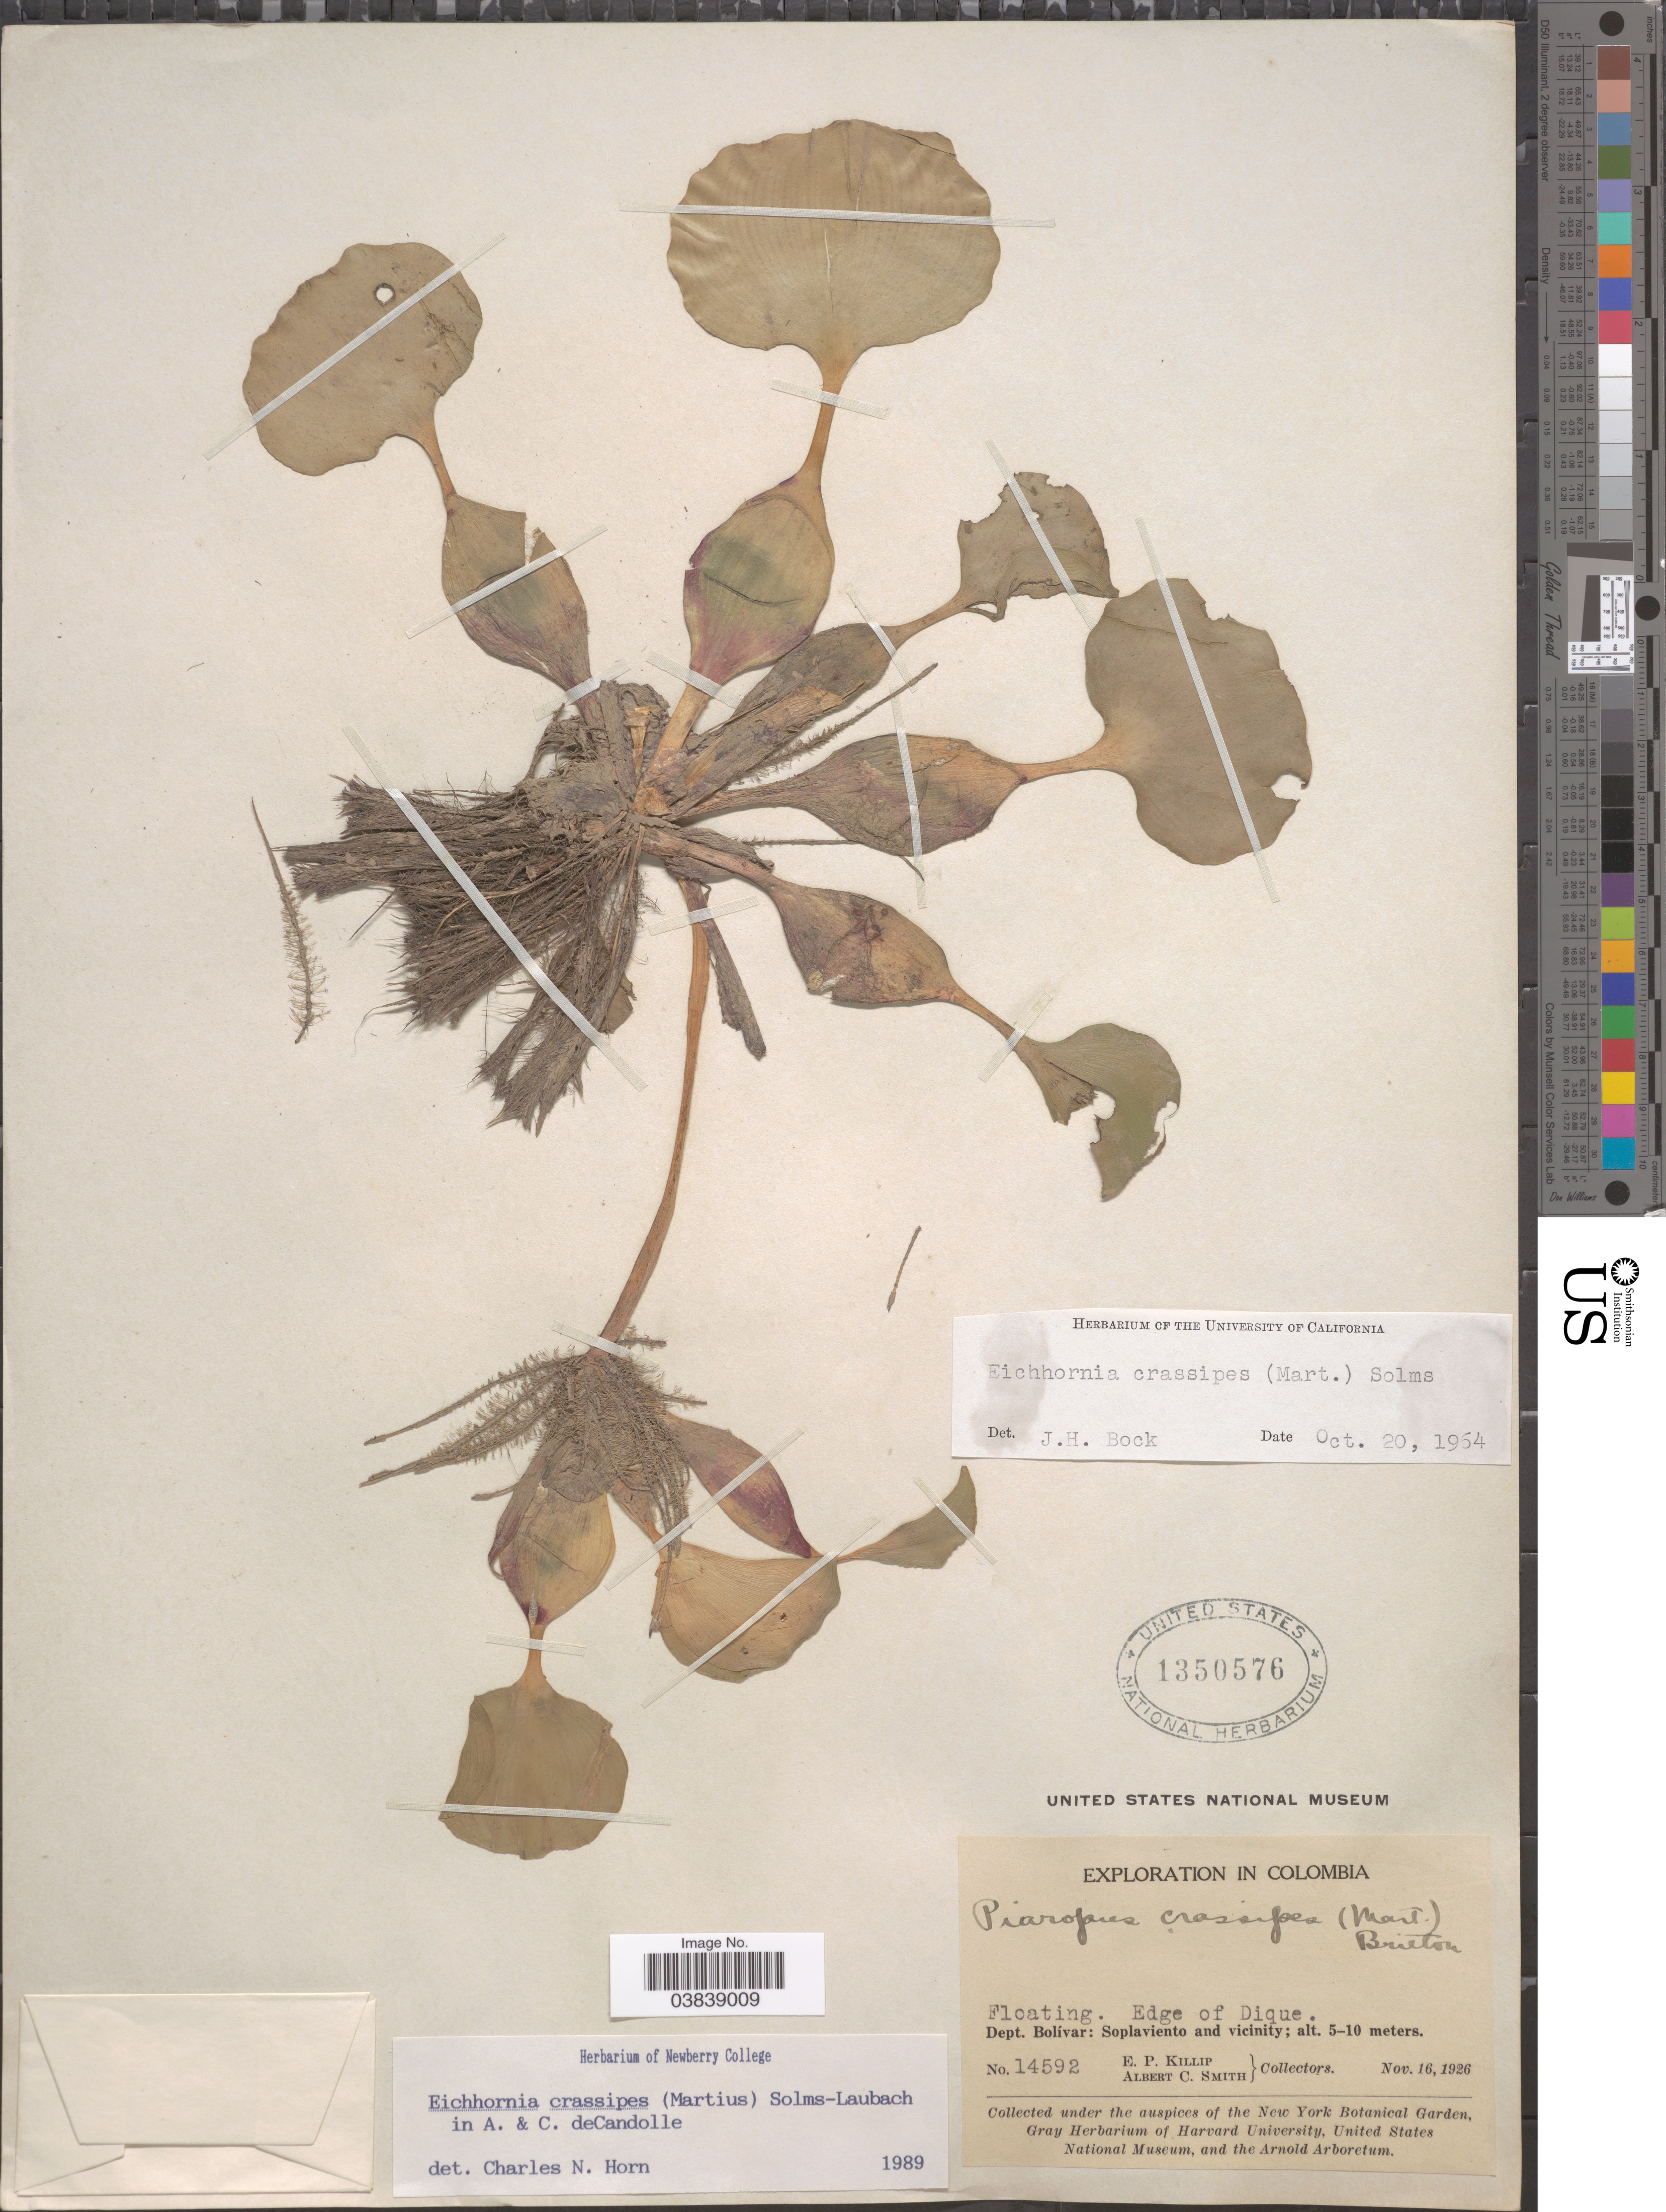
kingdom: Plantae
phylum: Tracheophyta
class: Liliopsida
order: Commelinales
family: Pontederiaceae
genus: Eichhornia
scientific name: Eichhornia crassipes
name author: (Mart.) Solms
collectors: E. P. Killip & A. C. Smith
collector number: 14592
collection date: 1926-11-16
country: Colombia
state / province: Bolívar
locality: Edge of Dique. Dept. Bolívar: Soplaviento and vicinity.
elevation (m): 5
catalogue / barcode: US 1350576